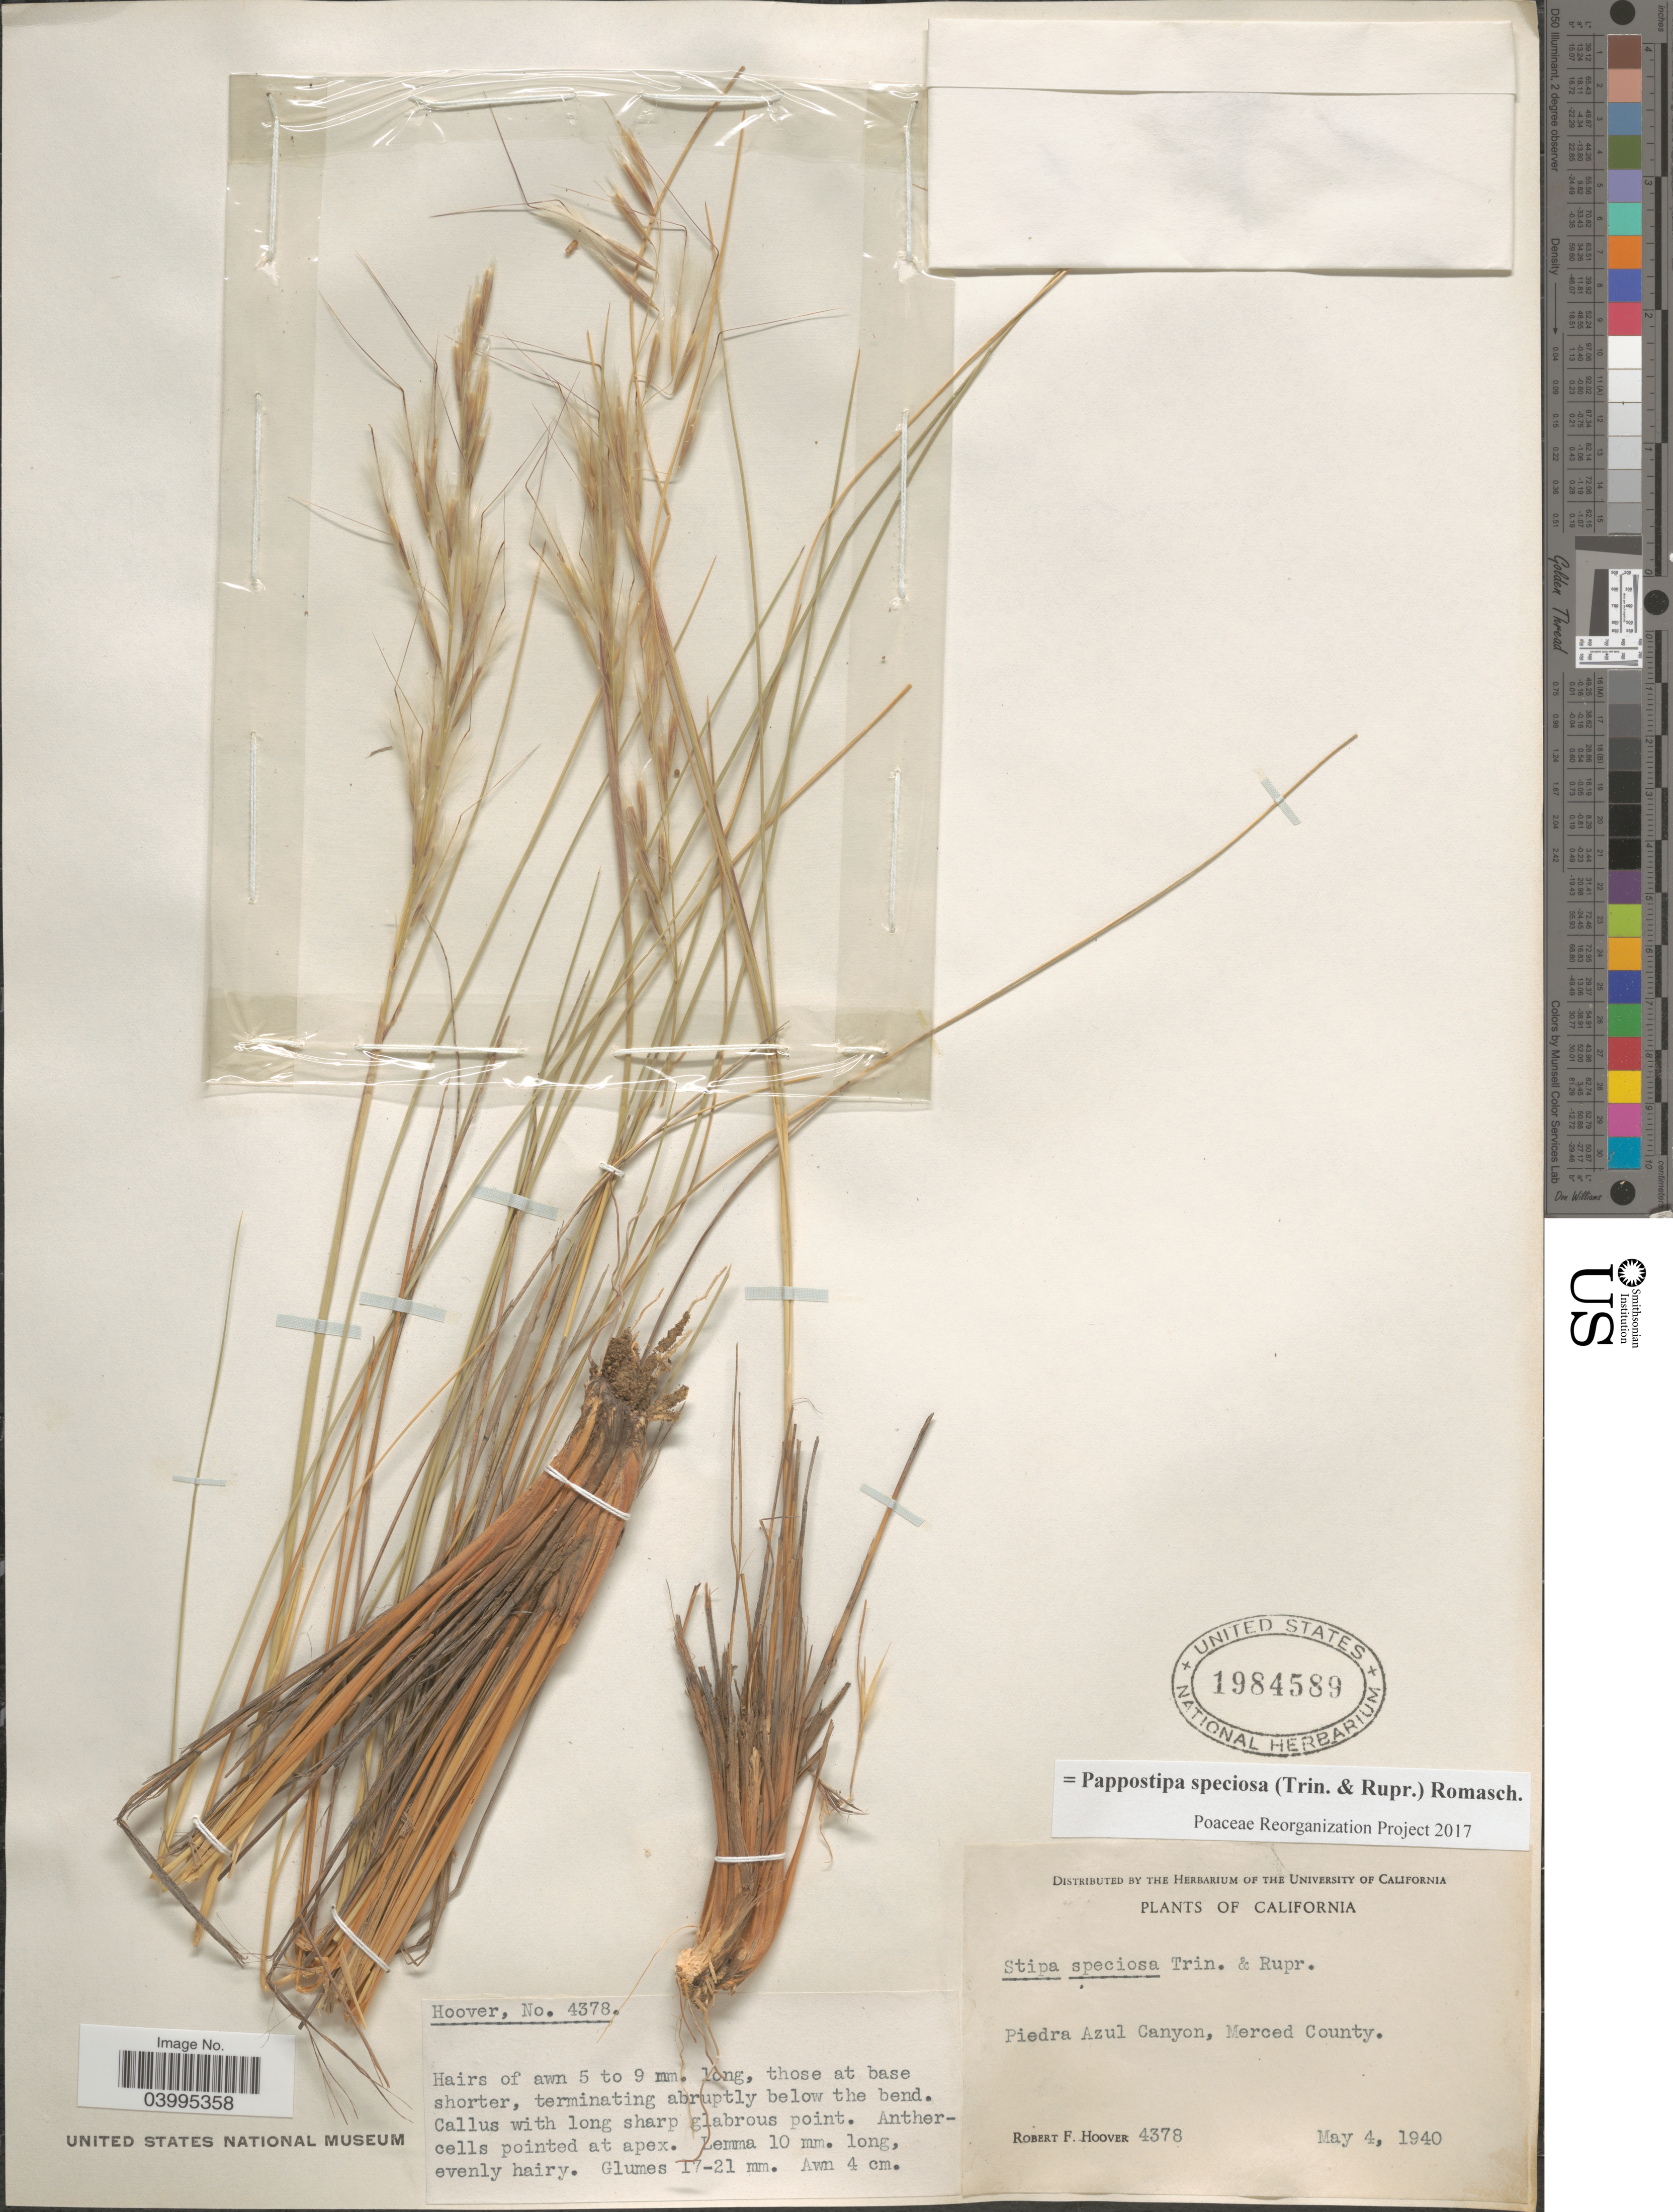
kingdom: Plantae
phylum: Tracheophyta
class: Liliopsida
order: Poales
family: Poaceae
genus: Pappostipa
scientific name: Pappostipa speciosa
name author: (Trin. & Rupr.) Romasch.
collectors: R. F. Hoover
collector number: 4378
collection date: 1940-05-04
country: United States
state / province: California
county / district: Merced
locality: Piedra Azul Canyon, Merced County.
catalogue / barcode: US 1984589